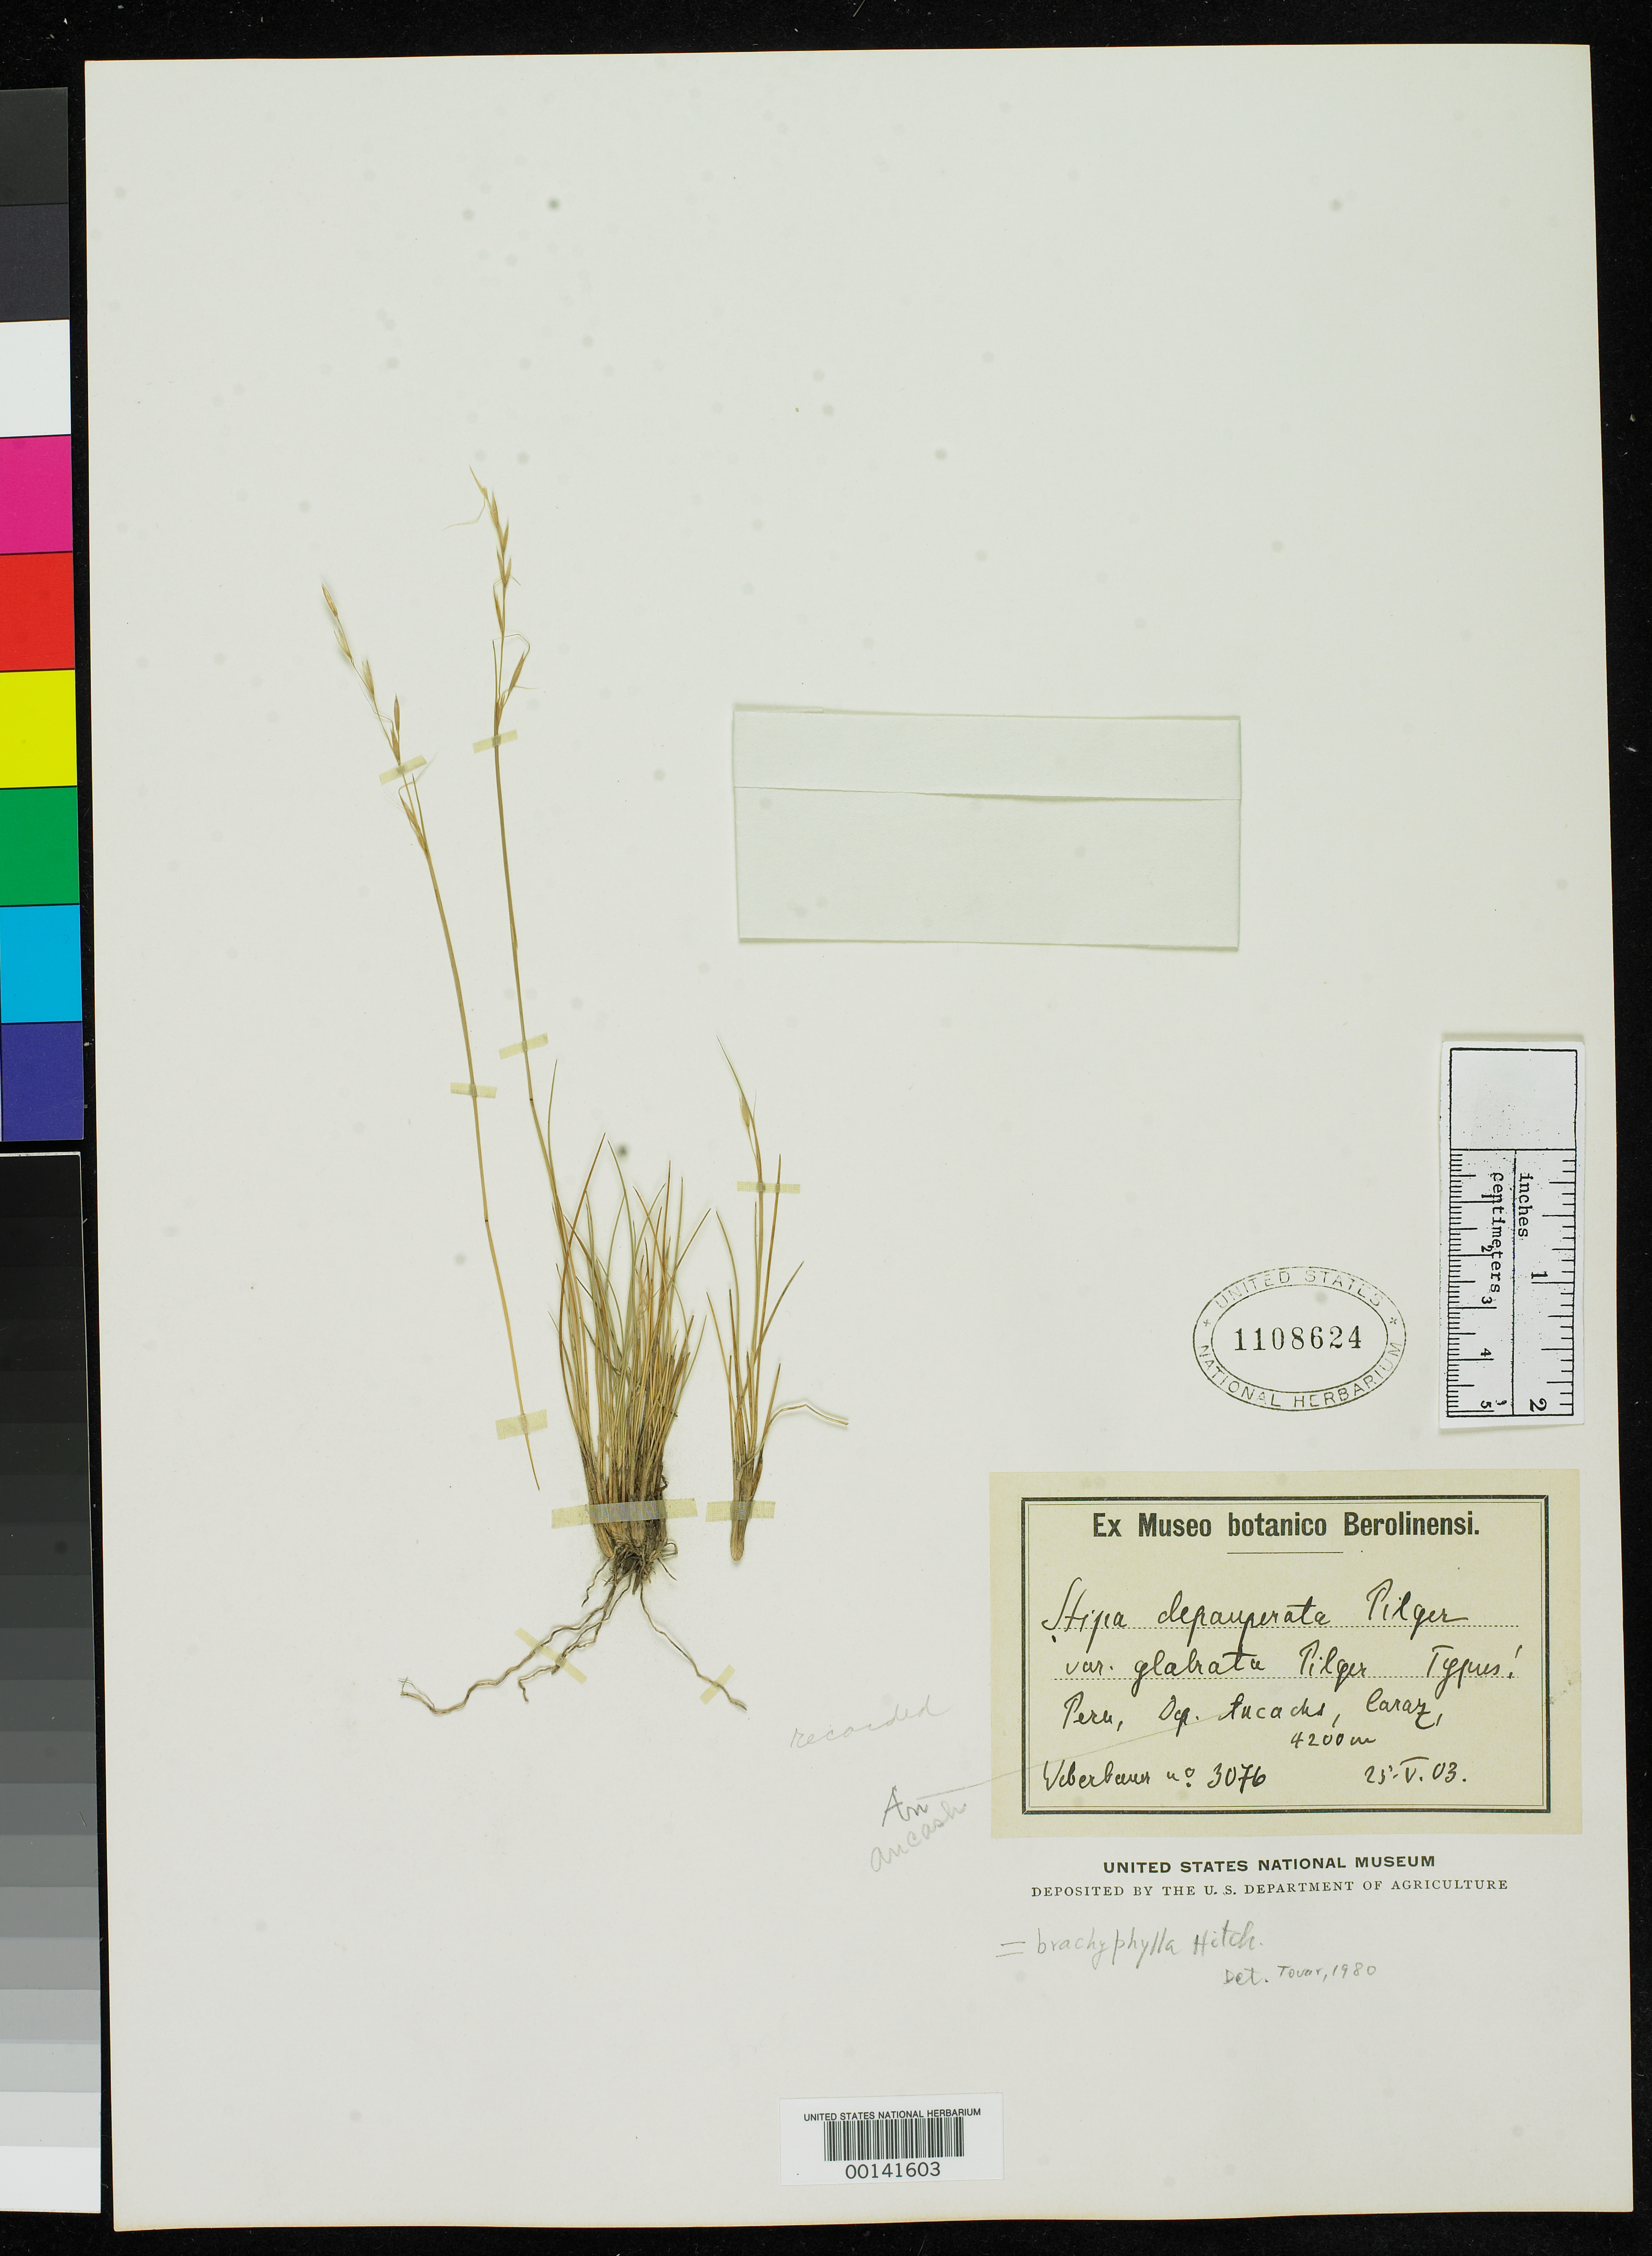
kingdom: Plantae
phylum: Tracheophyta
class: Liliopsida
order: Poales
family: Poaceae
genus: Stipa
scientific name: Stipa depauperata var. glabrata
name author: Pilg. in Engl.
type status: Isotype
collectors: A. Weberbauer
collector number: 3076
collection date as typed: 25 May 1903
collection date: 1903-05-25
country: Peru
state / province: Ancash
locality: Cordillera Negra über Caraz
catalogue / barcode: US 1108624